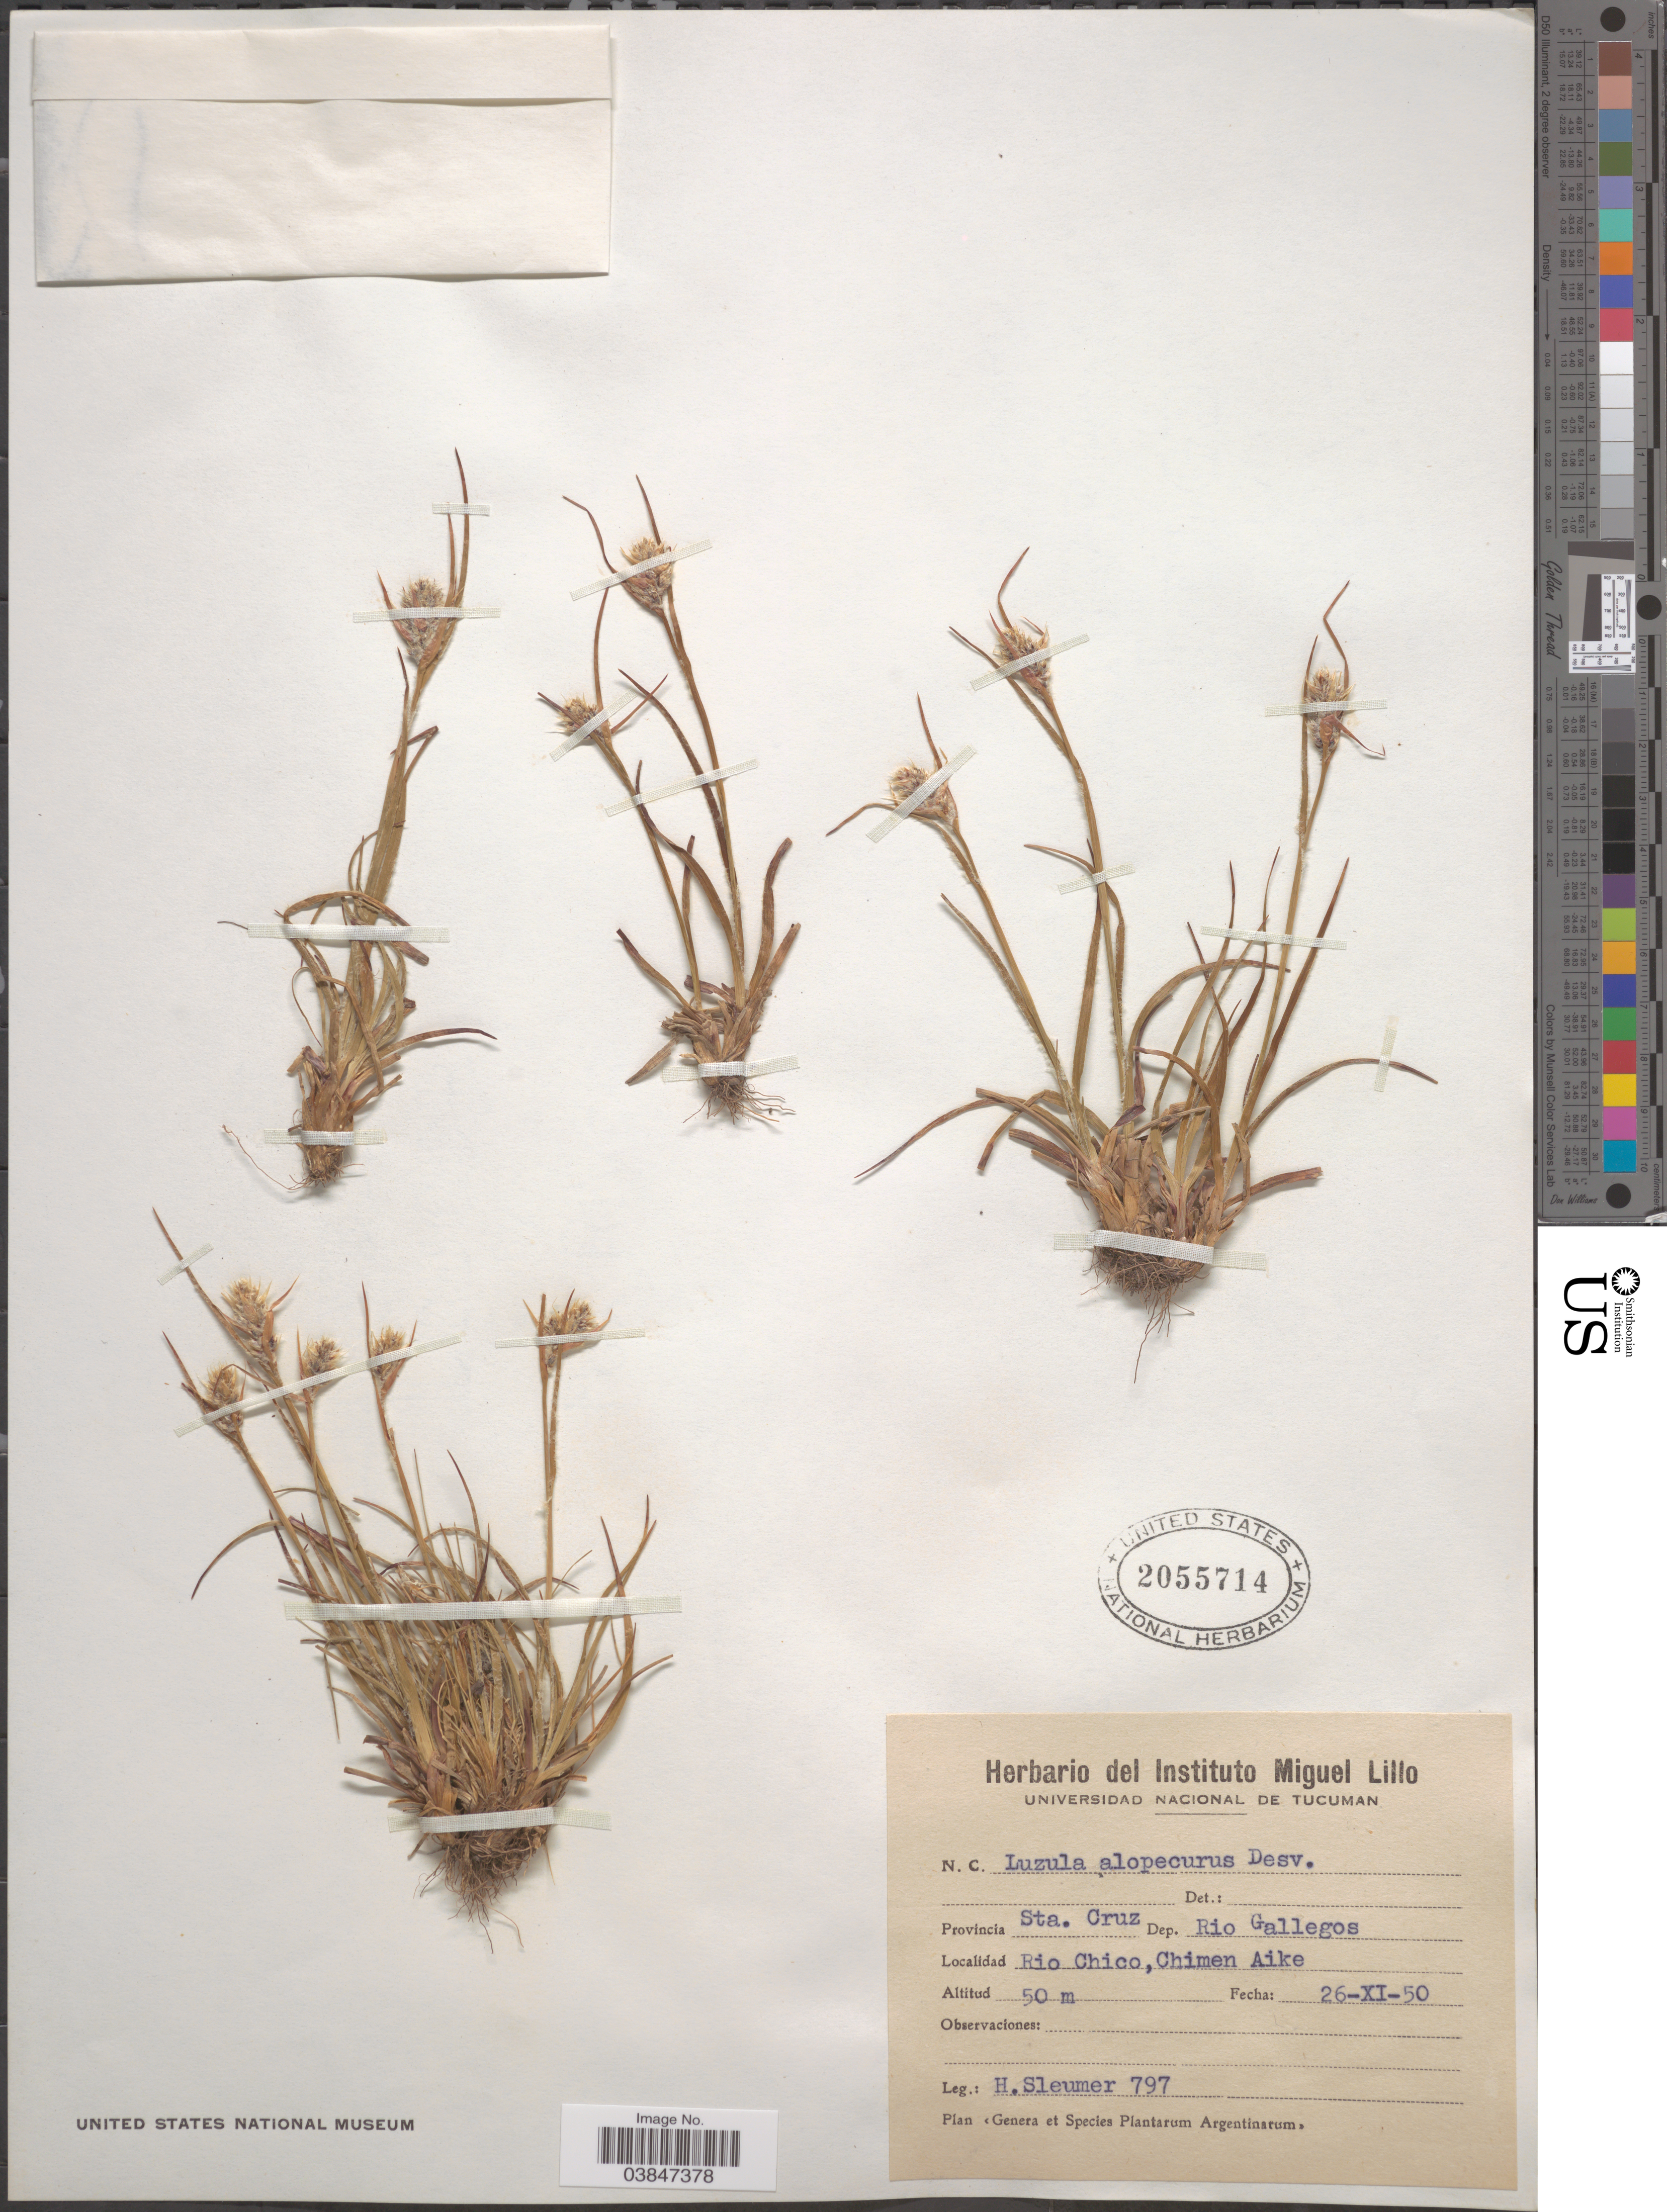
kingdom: Plantae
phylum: Tracheophyta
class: Liliopsida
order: Poales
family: Juncaceae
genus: Luzula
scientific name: Luzula alopecurus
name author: Desv.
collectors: H. O. Sleumer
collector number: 797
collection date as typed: Transcribed d/m/y: 26/11/50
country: Argentina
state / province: Santa Cruz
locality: Dep. Rio Gallegos. Rio Chico, Chimen Aike.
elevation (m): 50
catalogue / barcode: US 2055714